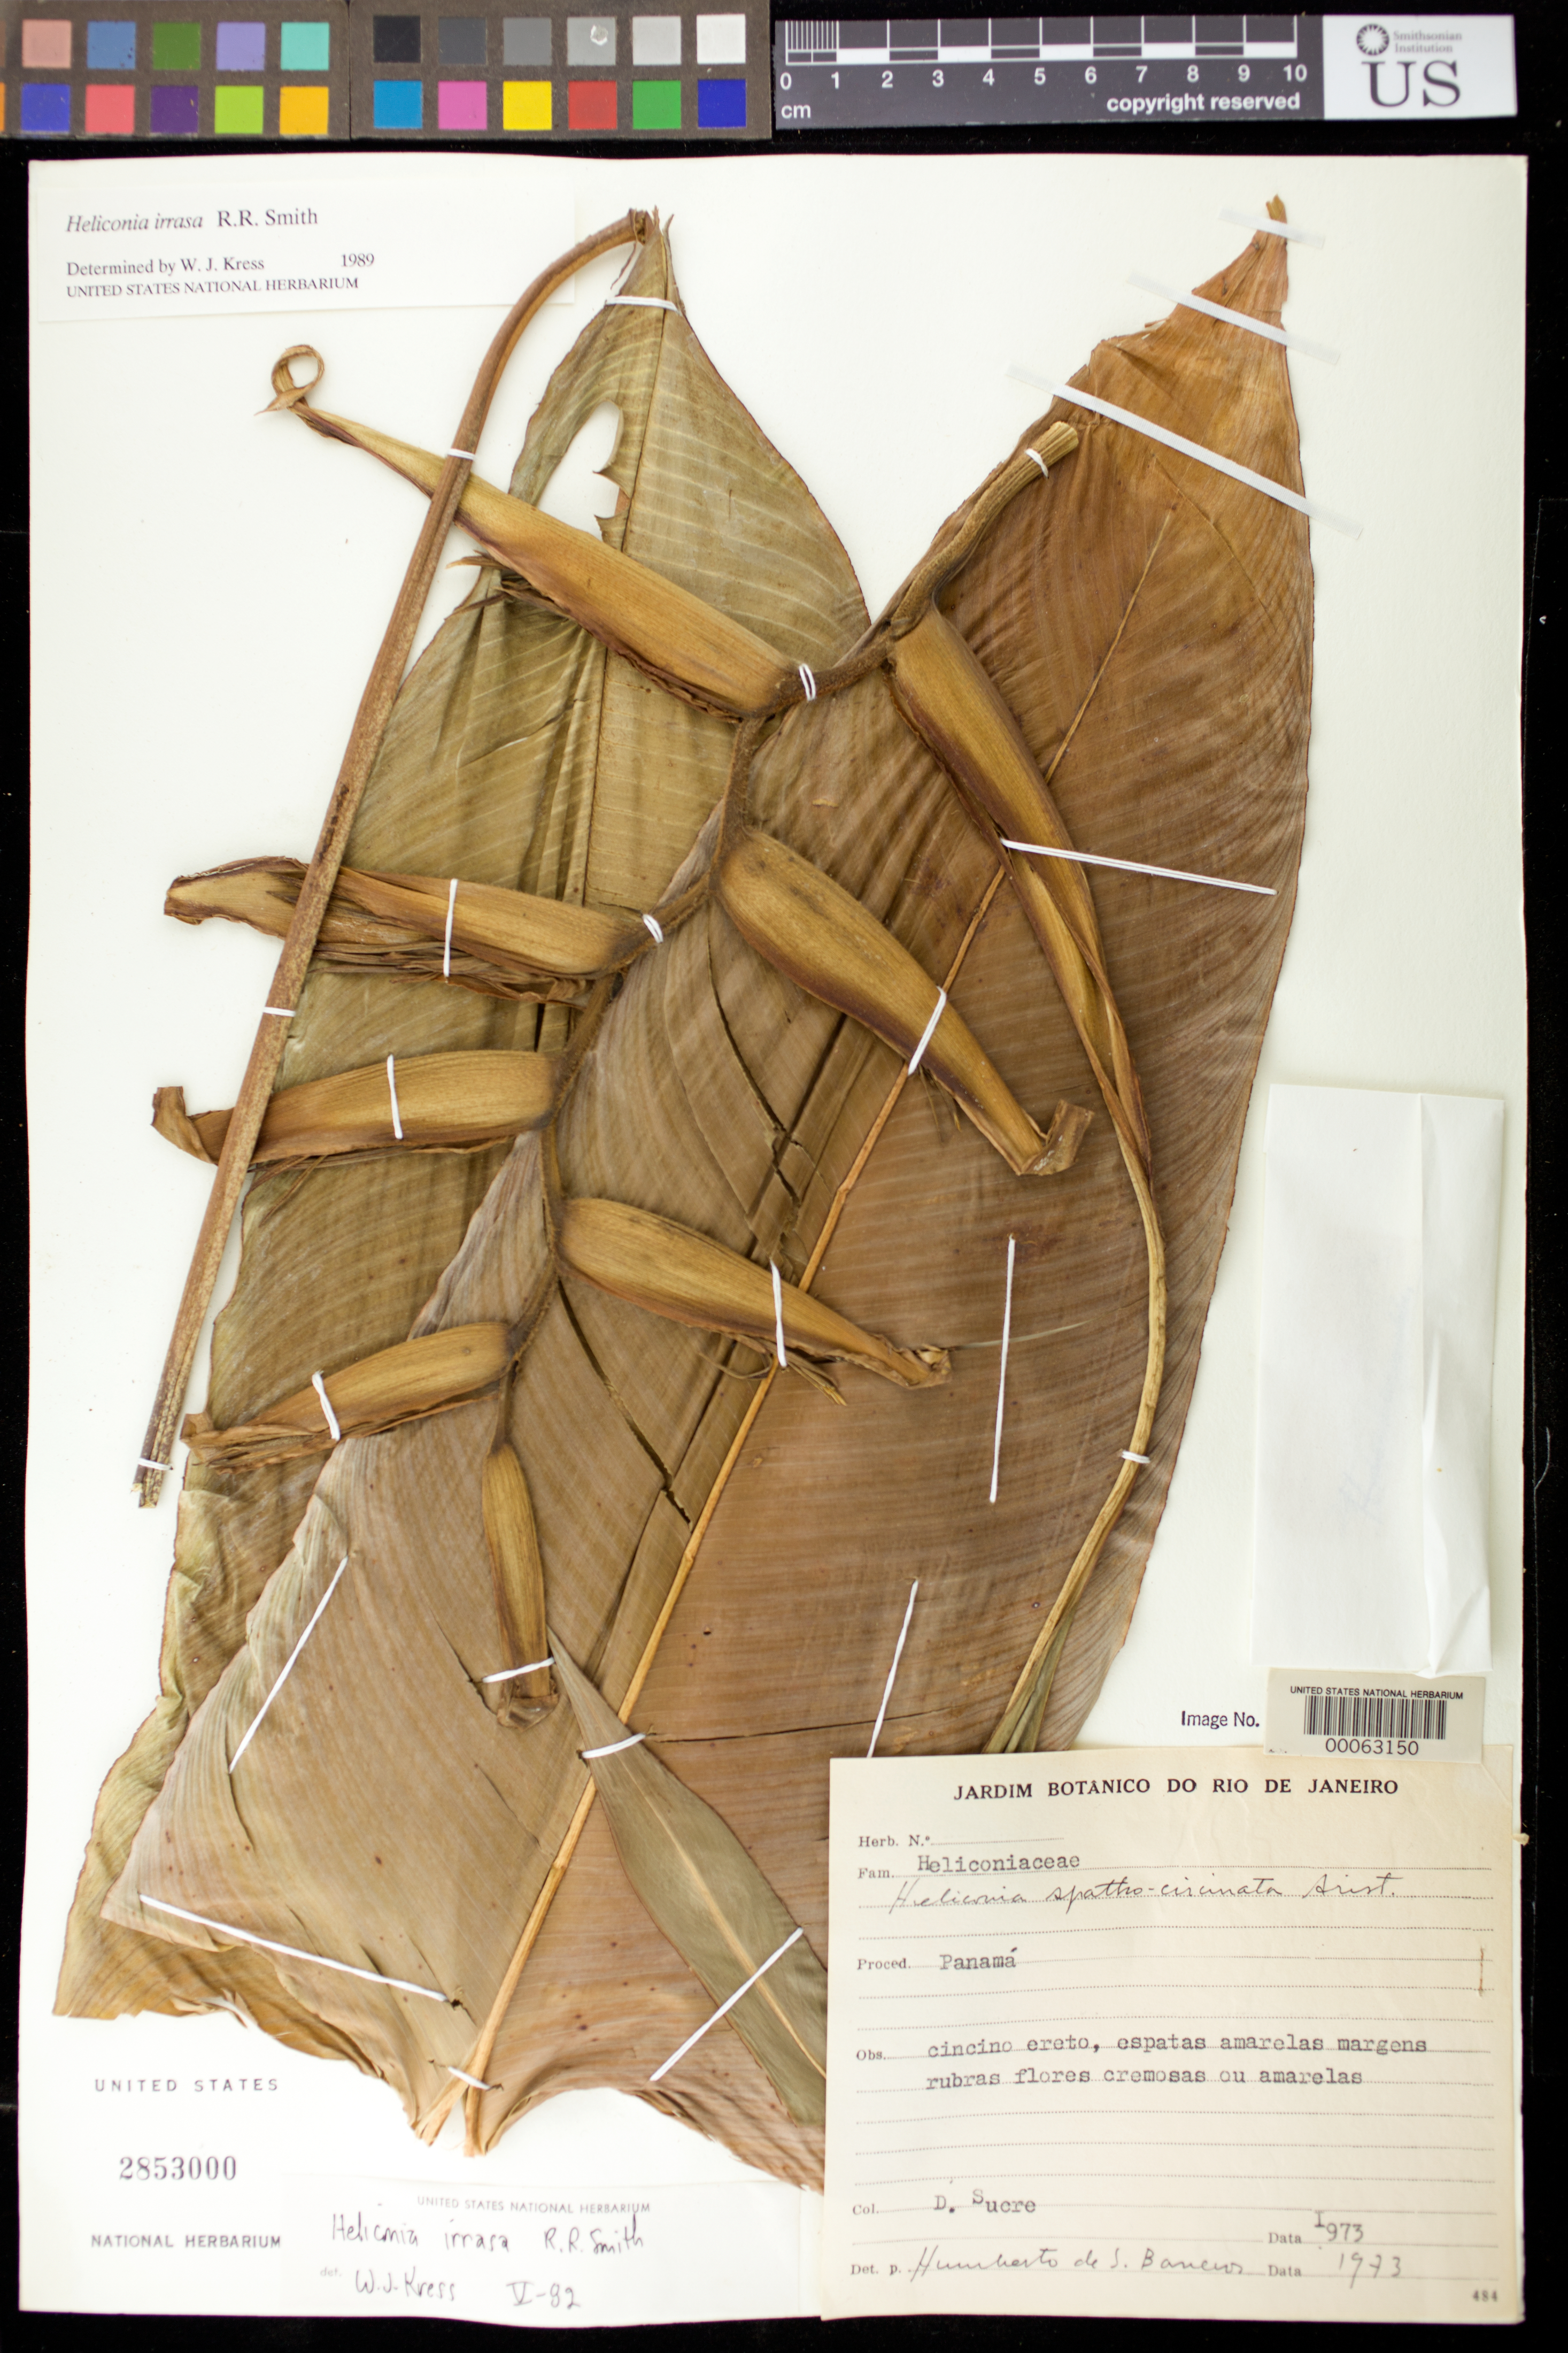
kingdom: Plantae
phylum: Tracheophyta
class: Liliopsida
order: Zingiberales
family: Heliconiaceae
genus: Heliconia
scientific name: Heliconia irrasa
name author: Lane ex R.R. Sm.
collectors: D. Sucre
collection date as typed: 1973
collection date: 1973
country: Panama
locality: NW of Boquete towards Parque Nacional Volcan Baru.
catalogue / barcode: US 2853000